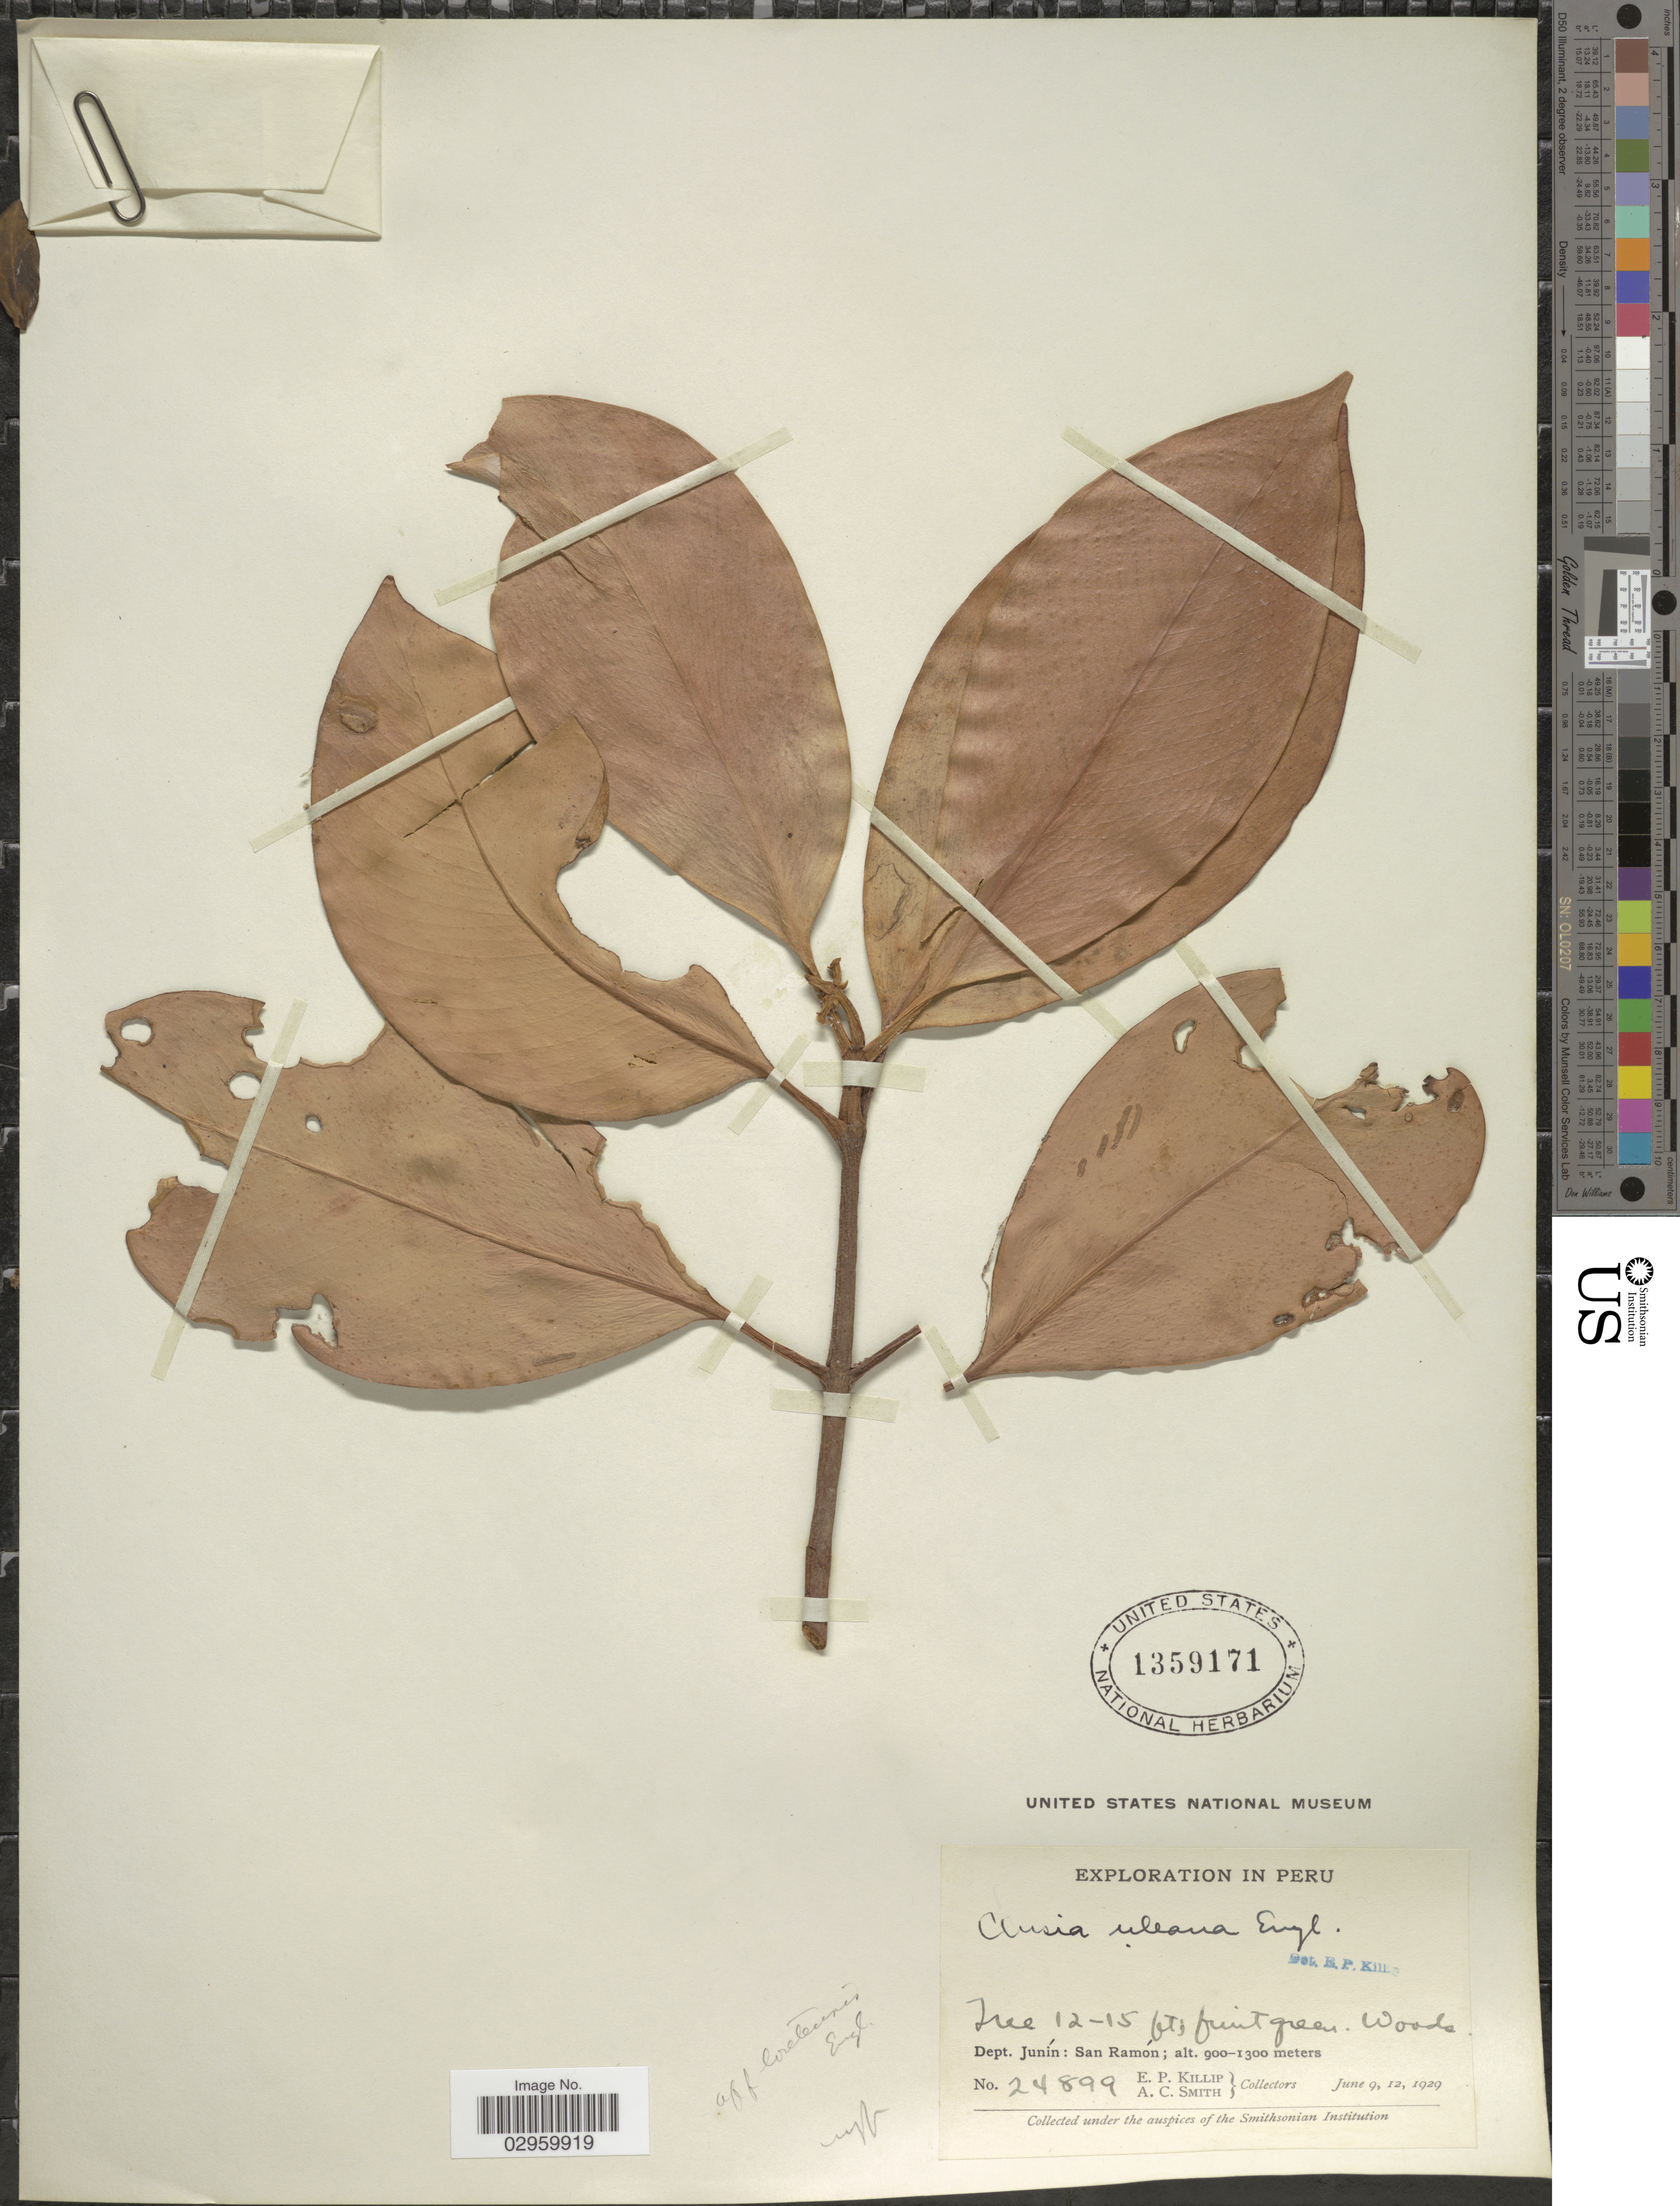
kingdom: Plantae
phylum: Tracheophyta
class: Magnoliopsida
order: Malpighiales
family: Clusiaceae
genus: Clusia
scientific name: Clusia uleana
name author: Engl.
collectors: E. P. Killip & A. C. Smith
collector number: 24899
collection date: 1929-06-09/1929-06-12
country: Peru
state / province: Junín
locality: Dept. Junín: San Ramón.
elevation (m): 900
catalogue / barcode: US 1359171